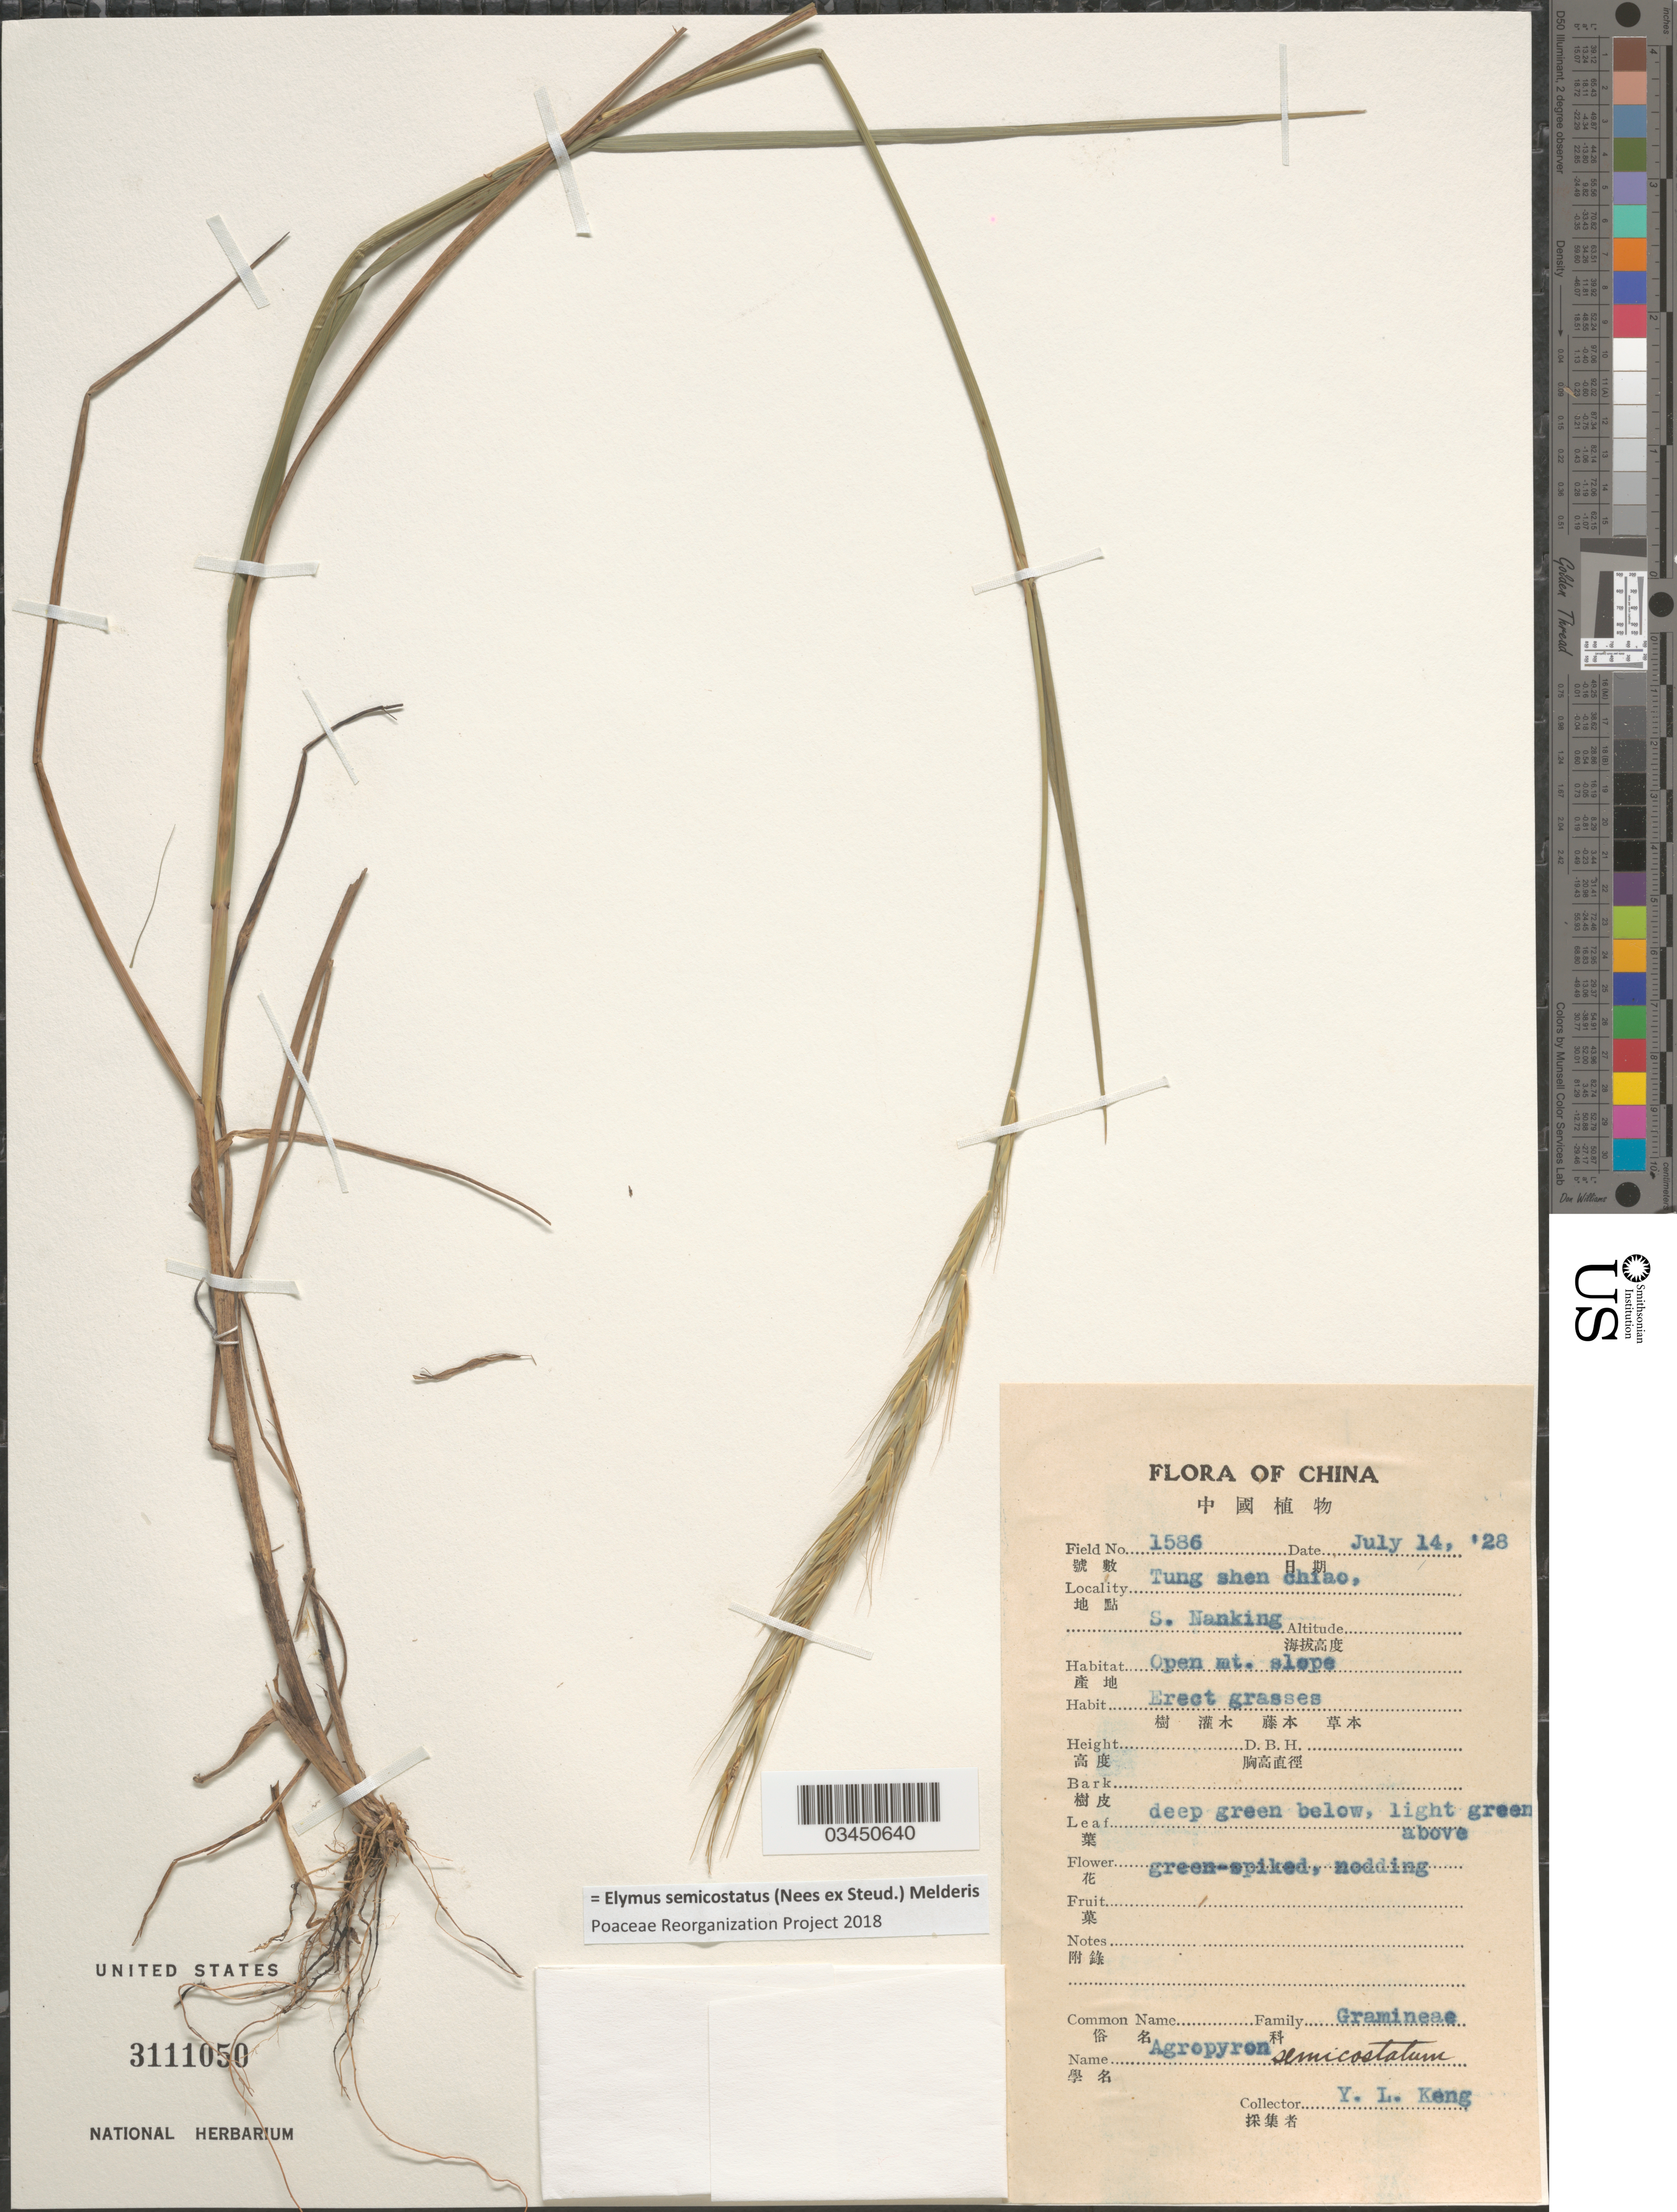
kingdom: Plantae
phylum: Tracheophyta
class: Liliopsida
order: Poales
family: Poaceae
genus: Elymus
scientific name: Elymus semicostatus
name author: (Nees ex Steud.) Melderis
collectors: Y. L. Keng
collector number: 1586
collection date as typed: Transcribed d/m/y: 14/7/28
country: China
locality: Tung shen chiao, S. Nanking. Open mt. slope.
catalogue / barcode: US 3111050